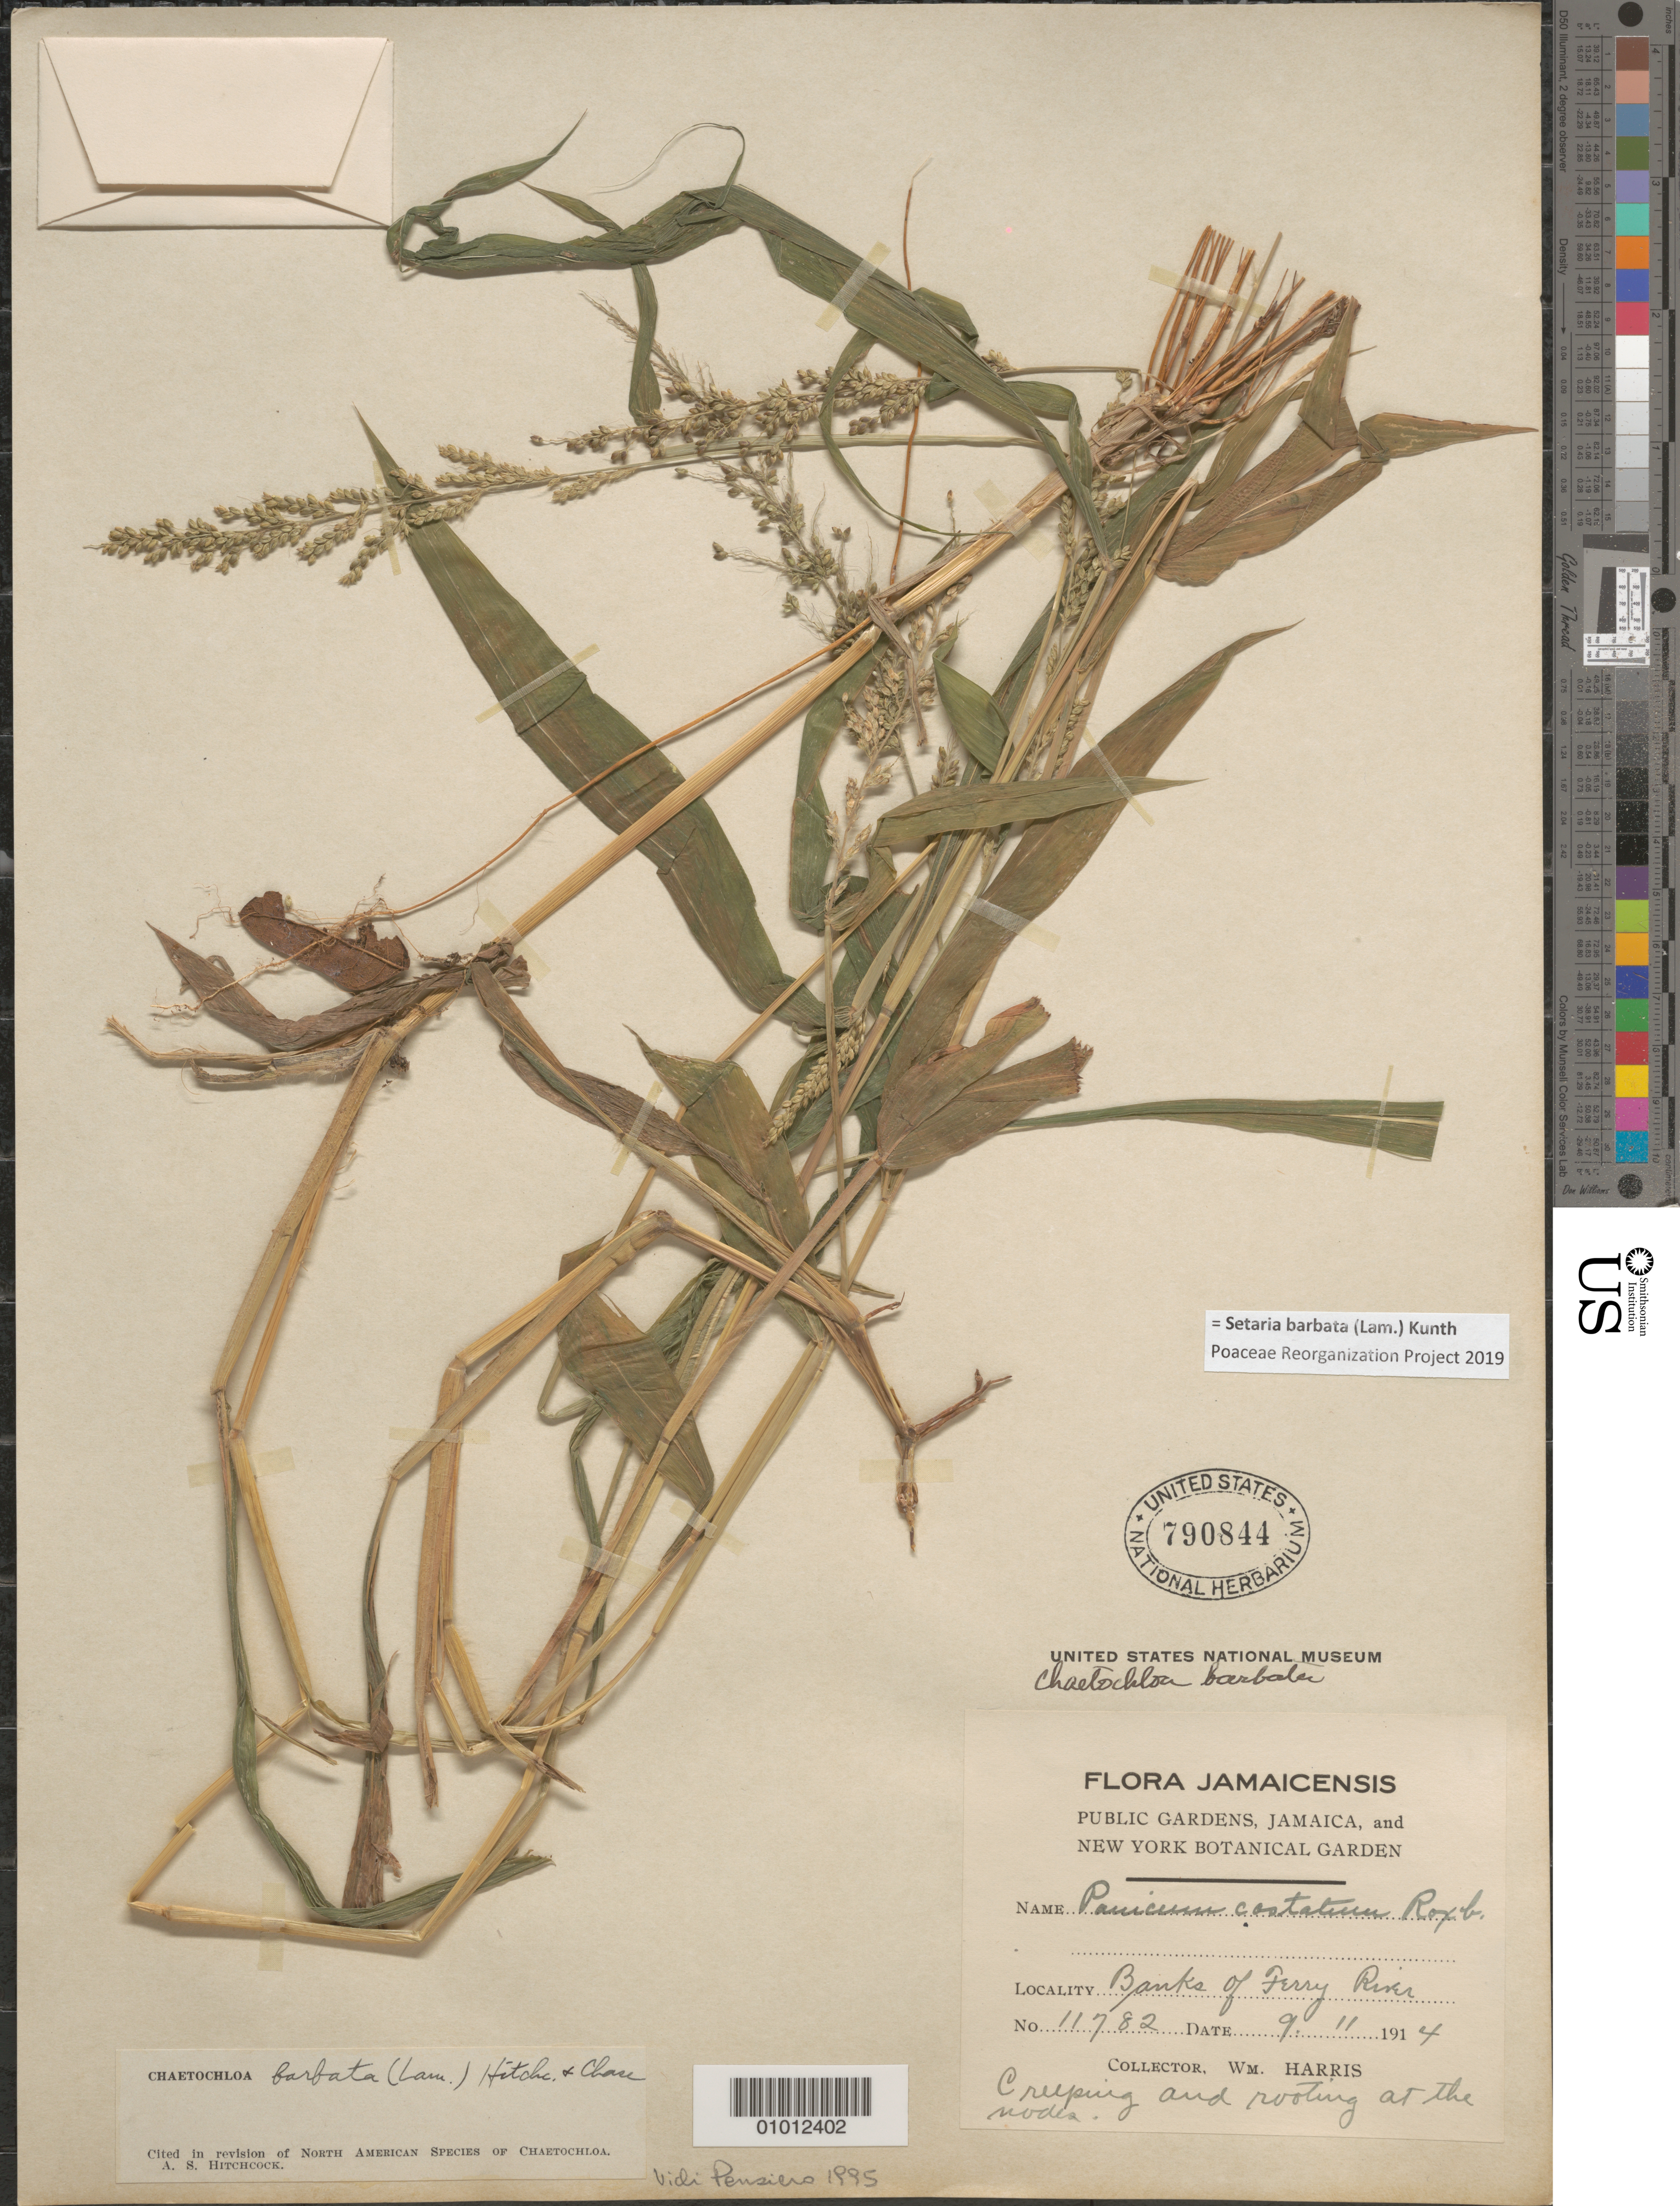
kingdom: Plantae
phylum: Tracheophyta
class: Liliopsida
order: Poales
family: Poaceae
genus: Setaria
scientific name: Setaria barbata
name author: (Lam.) Kunth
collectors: W. Harris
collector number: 11782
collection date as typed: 09 Nov 1914 or 11 Sep 1914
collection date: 1914-09-11 or 1914-11-09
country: Jamaica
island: Jamaica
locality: Banks of Ferry River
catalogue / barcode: US 790844